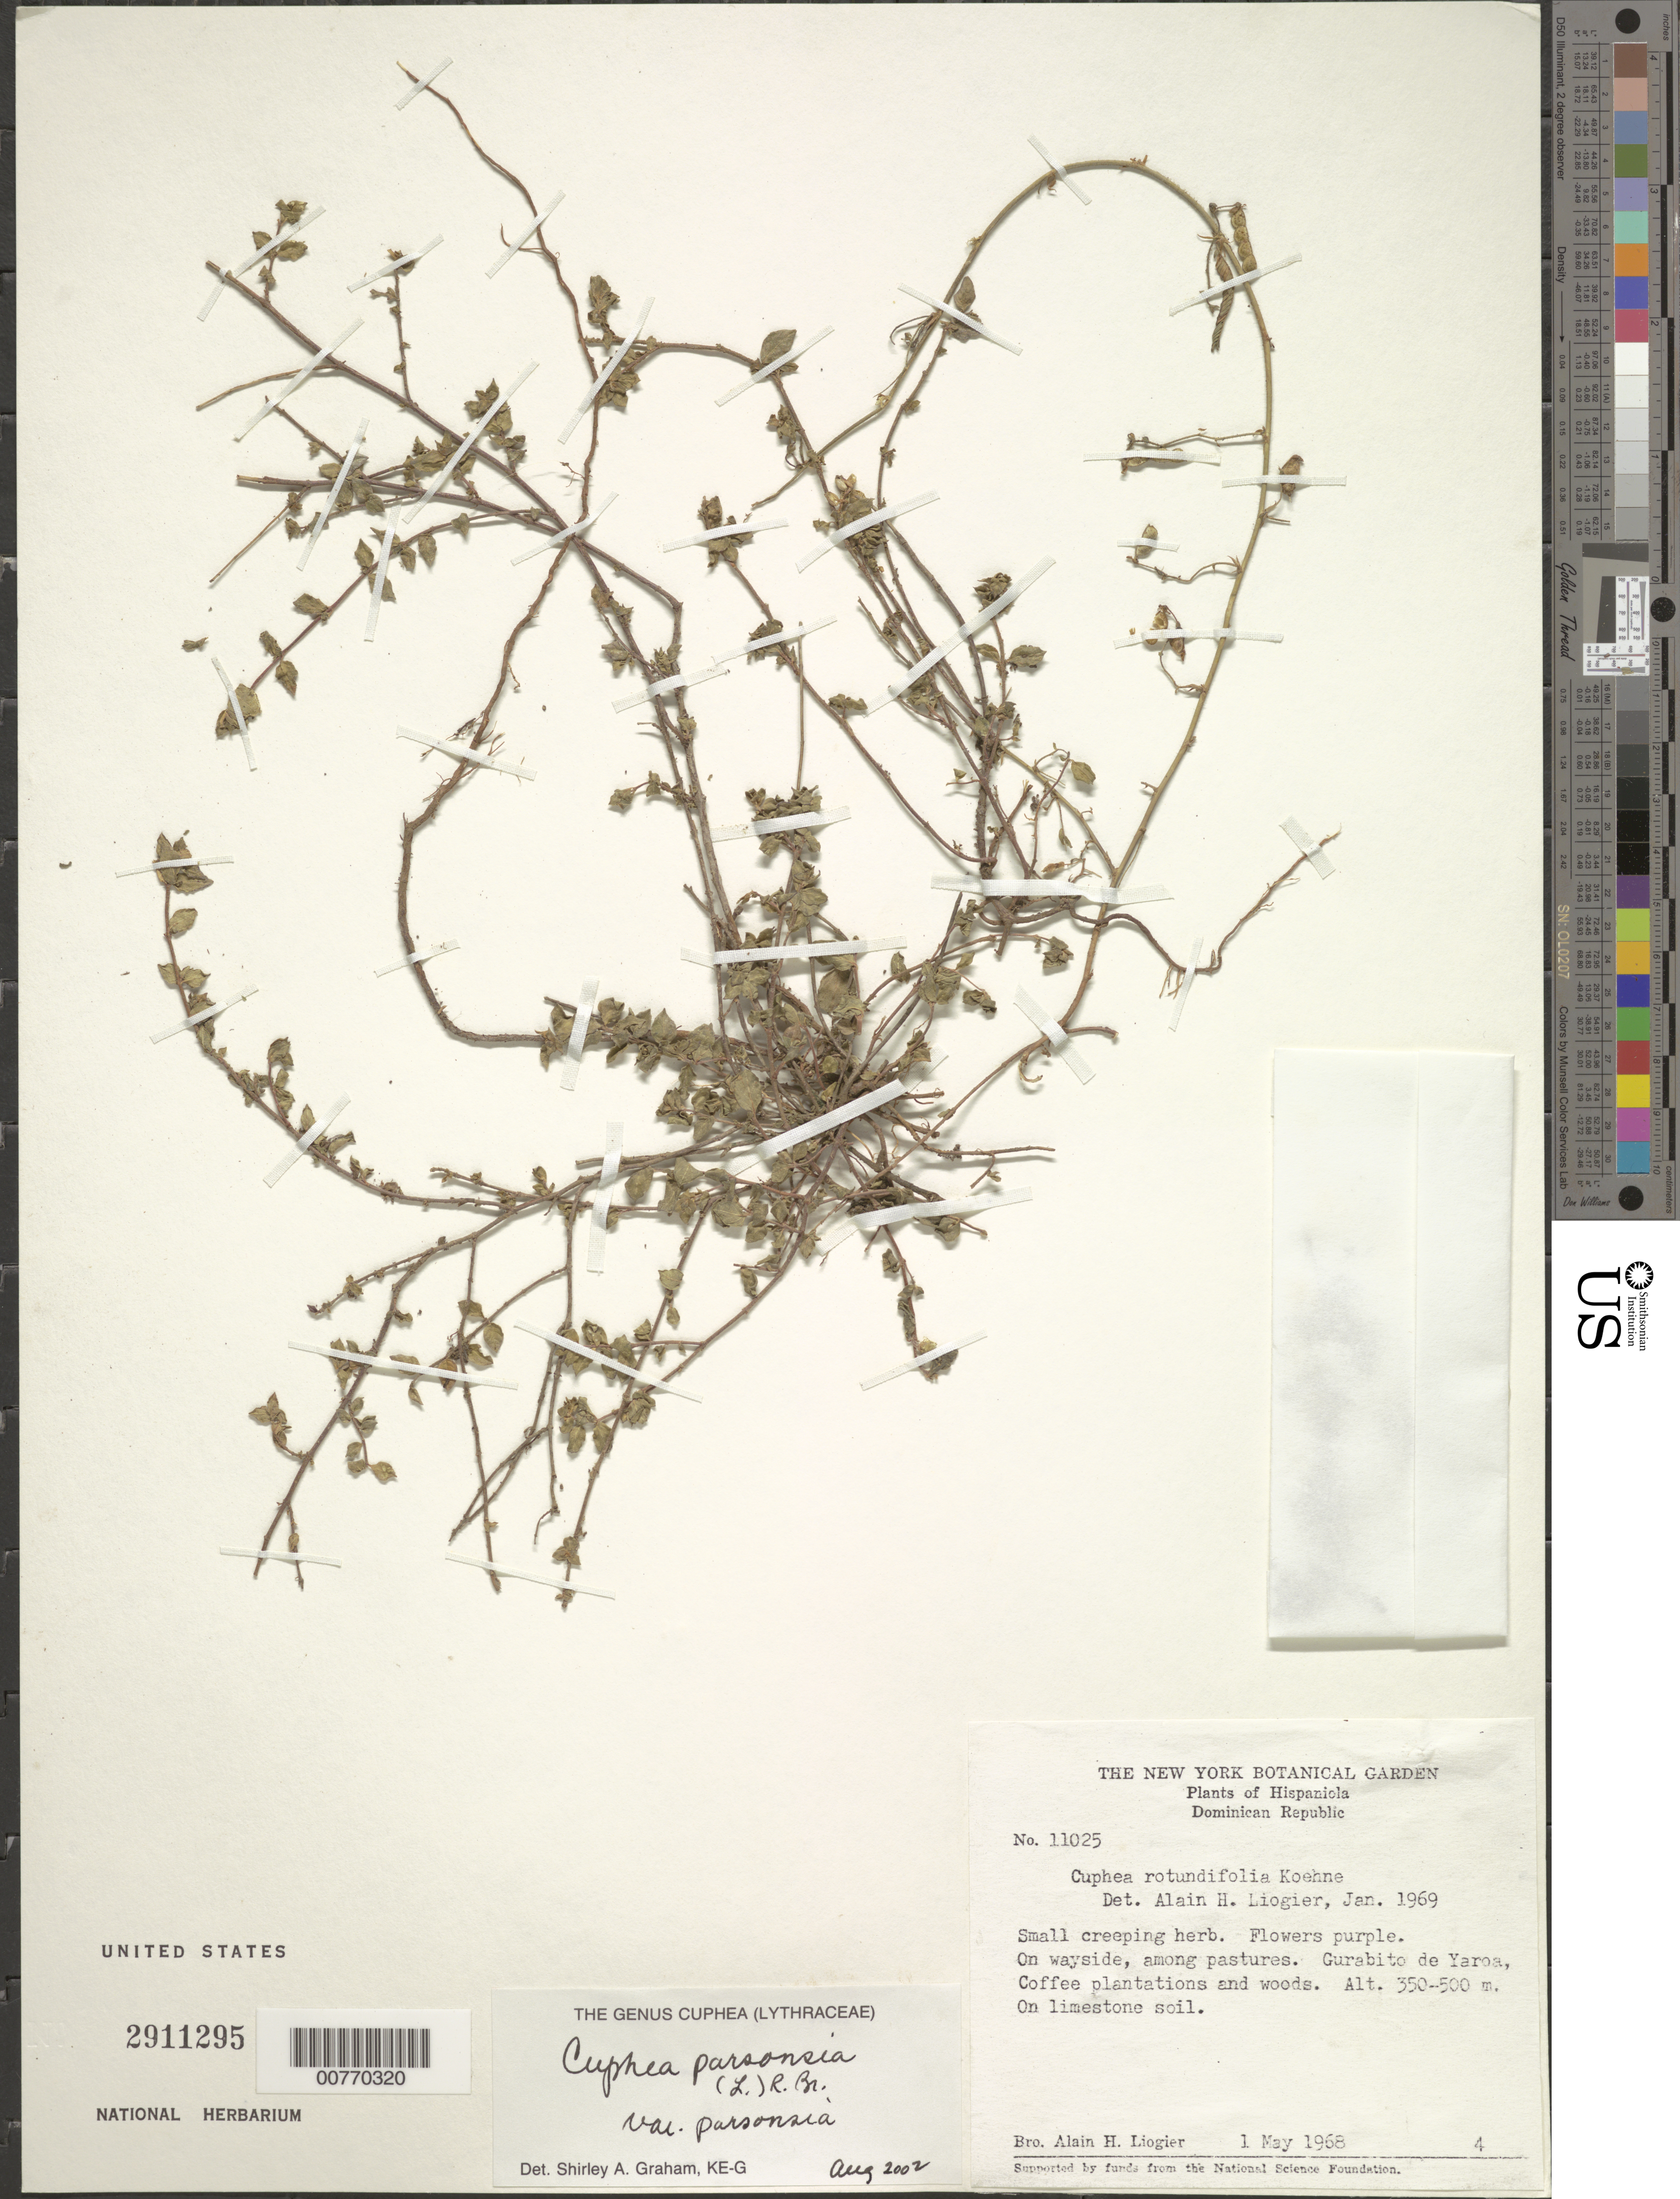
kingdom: Plantae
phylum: Tracheophyta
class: Magnoliopsida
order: Myrtales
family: Lythraceae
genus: Cuphea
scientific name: Cuphea parsonsia var. parsonsia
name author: (L.) R. Br. ex Steud.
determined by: Graham, Shirley Ann Tousch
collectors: A. H. Liogier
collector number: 11025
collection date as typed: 01 May 1968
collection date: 1968-05-01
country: Dominican Republic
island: Hispaniola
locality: Gurabito de Yaroa, Coffee plantations and woods.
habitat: Wayside, among pastures, limestone soil.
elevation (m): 350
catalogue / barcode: US 2911295